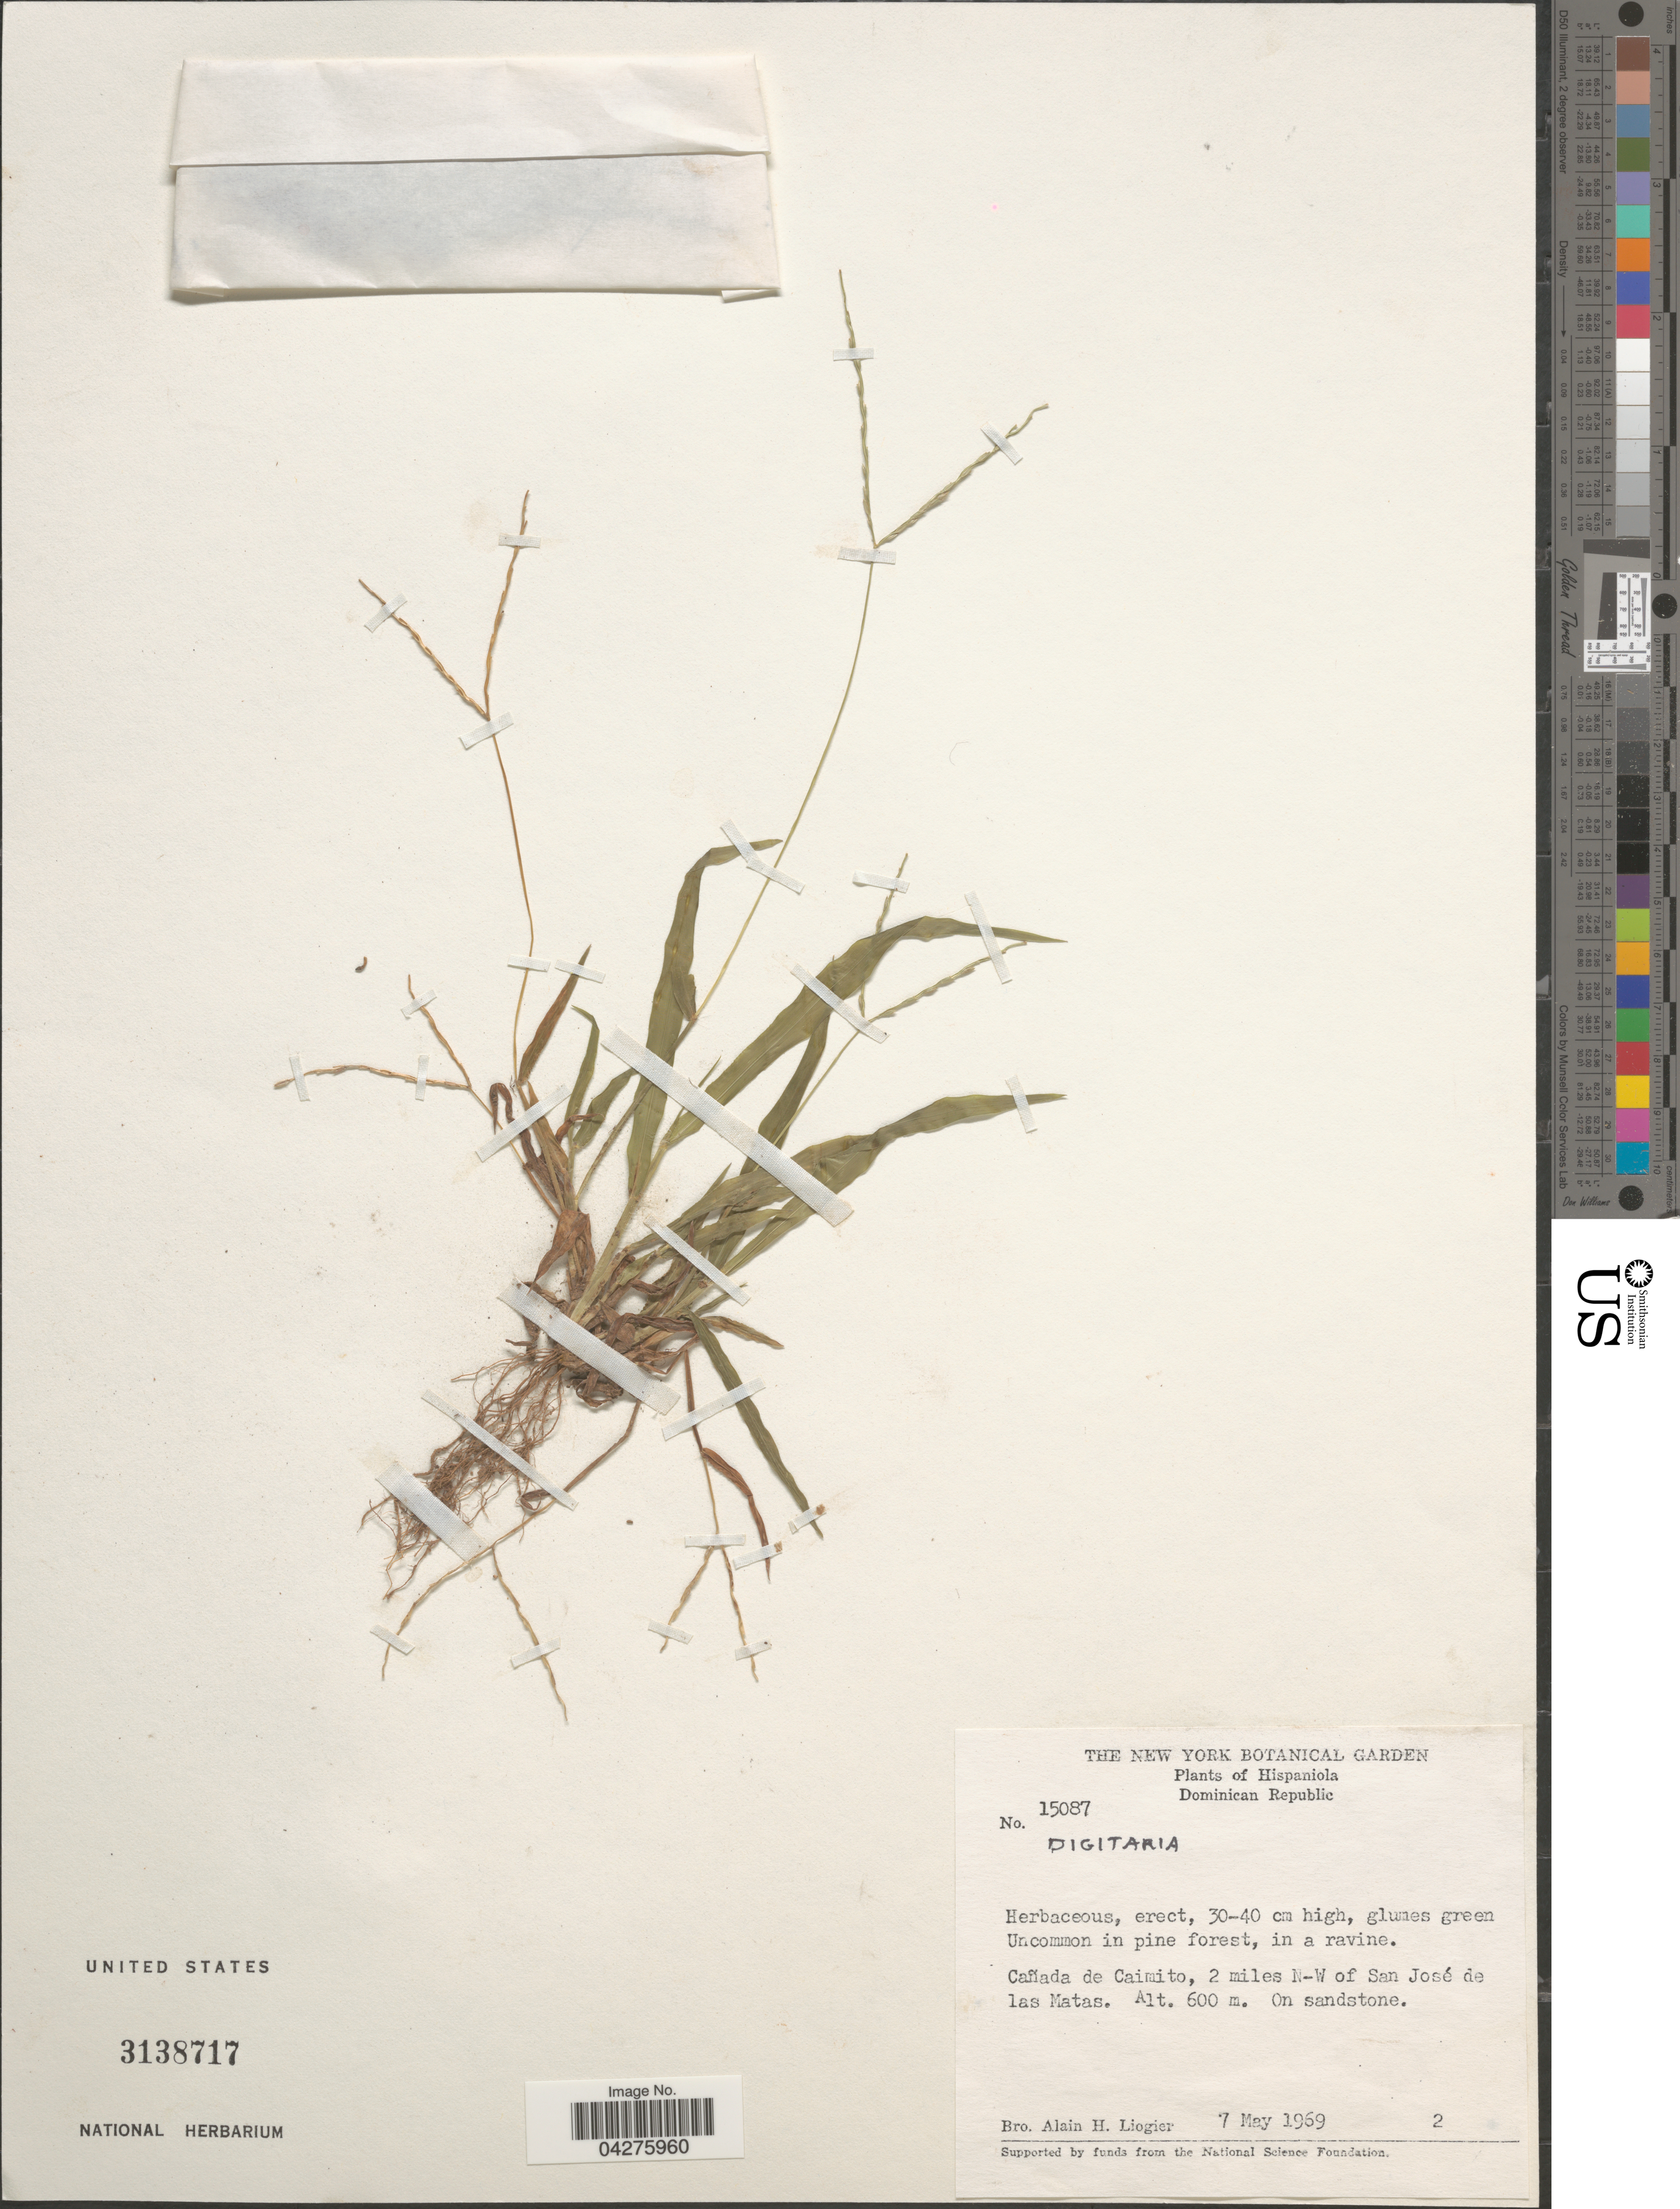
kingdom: Plantae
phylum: Tracheophyta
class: Liliopsida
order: Poales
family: Poaceae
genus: Digitaria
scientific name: Digitaria sp.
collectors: Alain & H. Liogier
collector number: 15087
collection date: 1969-05-07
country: Dominican Republic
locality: Hispaniola. Cañada de Caimito, 2 miles N-W of San José de las Matas. On sandstone.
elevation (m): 600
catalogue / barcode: US 3138717